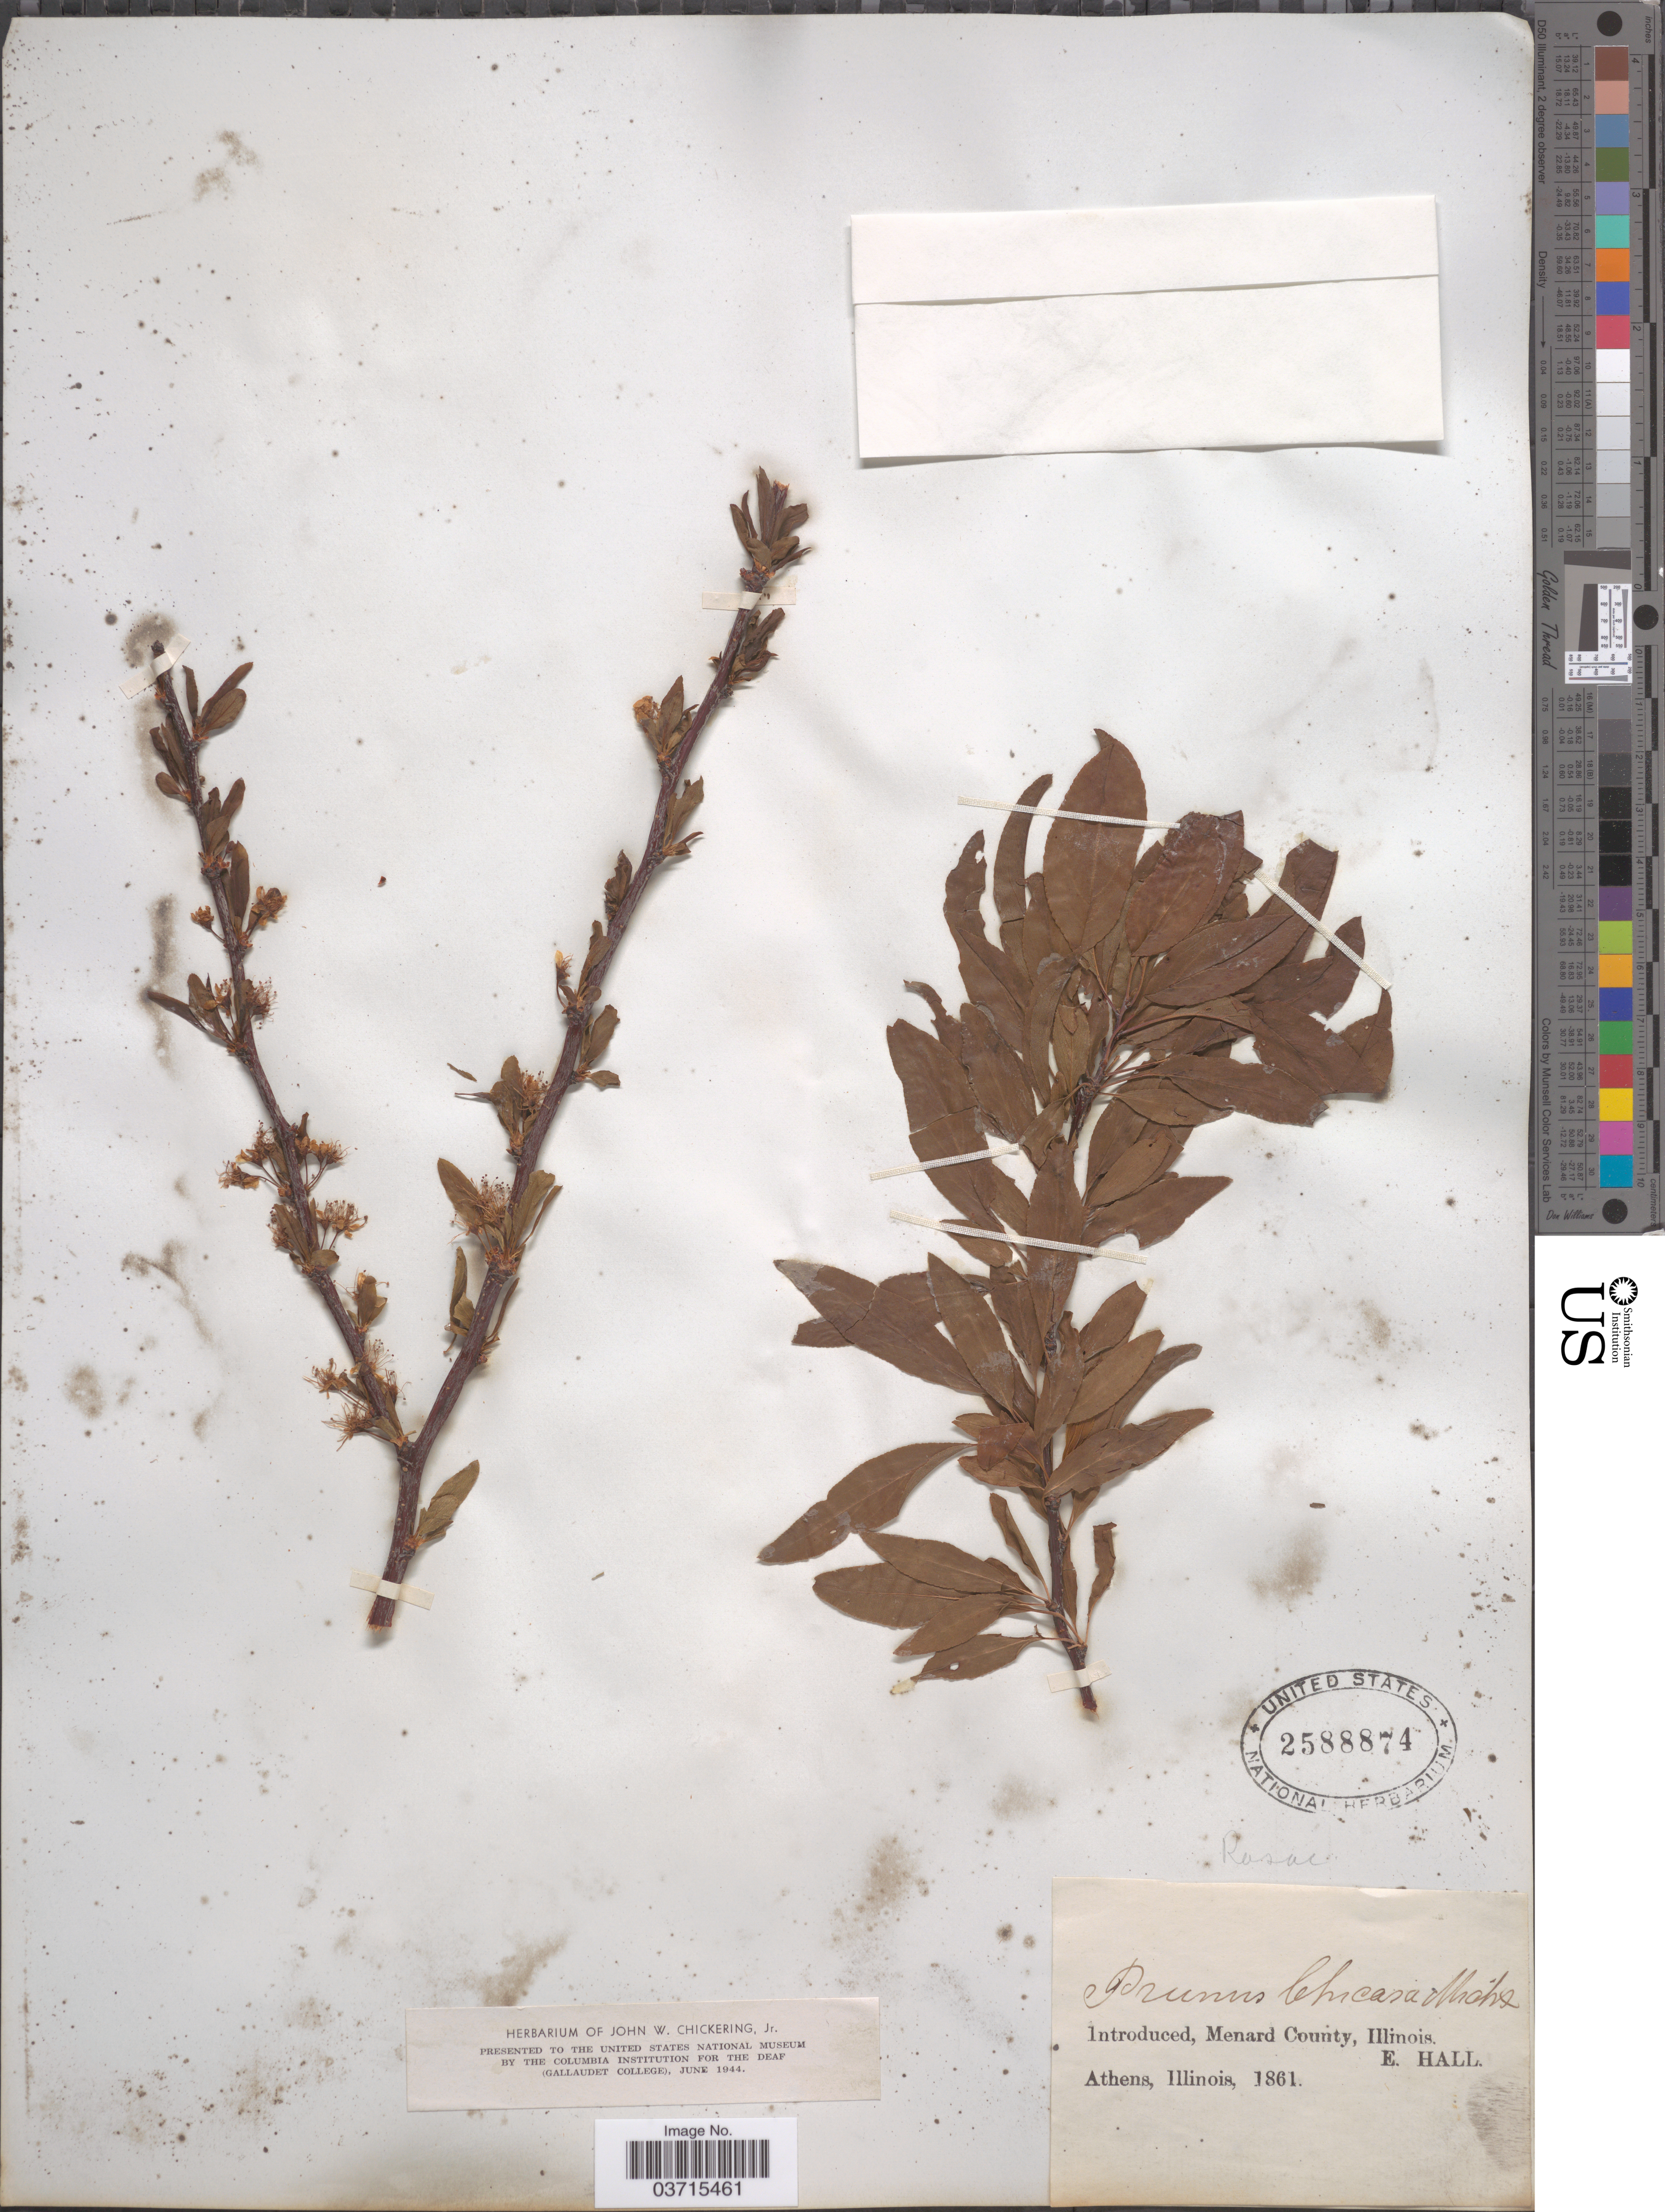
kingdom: Plantae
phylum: Tracheophyta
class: Magnoliopsida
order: Rosales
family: Rosaceae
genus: Prunus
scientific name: Prunus chicasa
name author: Michx.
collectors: E. Hall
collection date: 1861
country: United States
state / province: Illinois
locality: Menard County, Athens.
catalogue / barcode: US 2588874